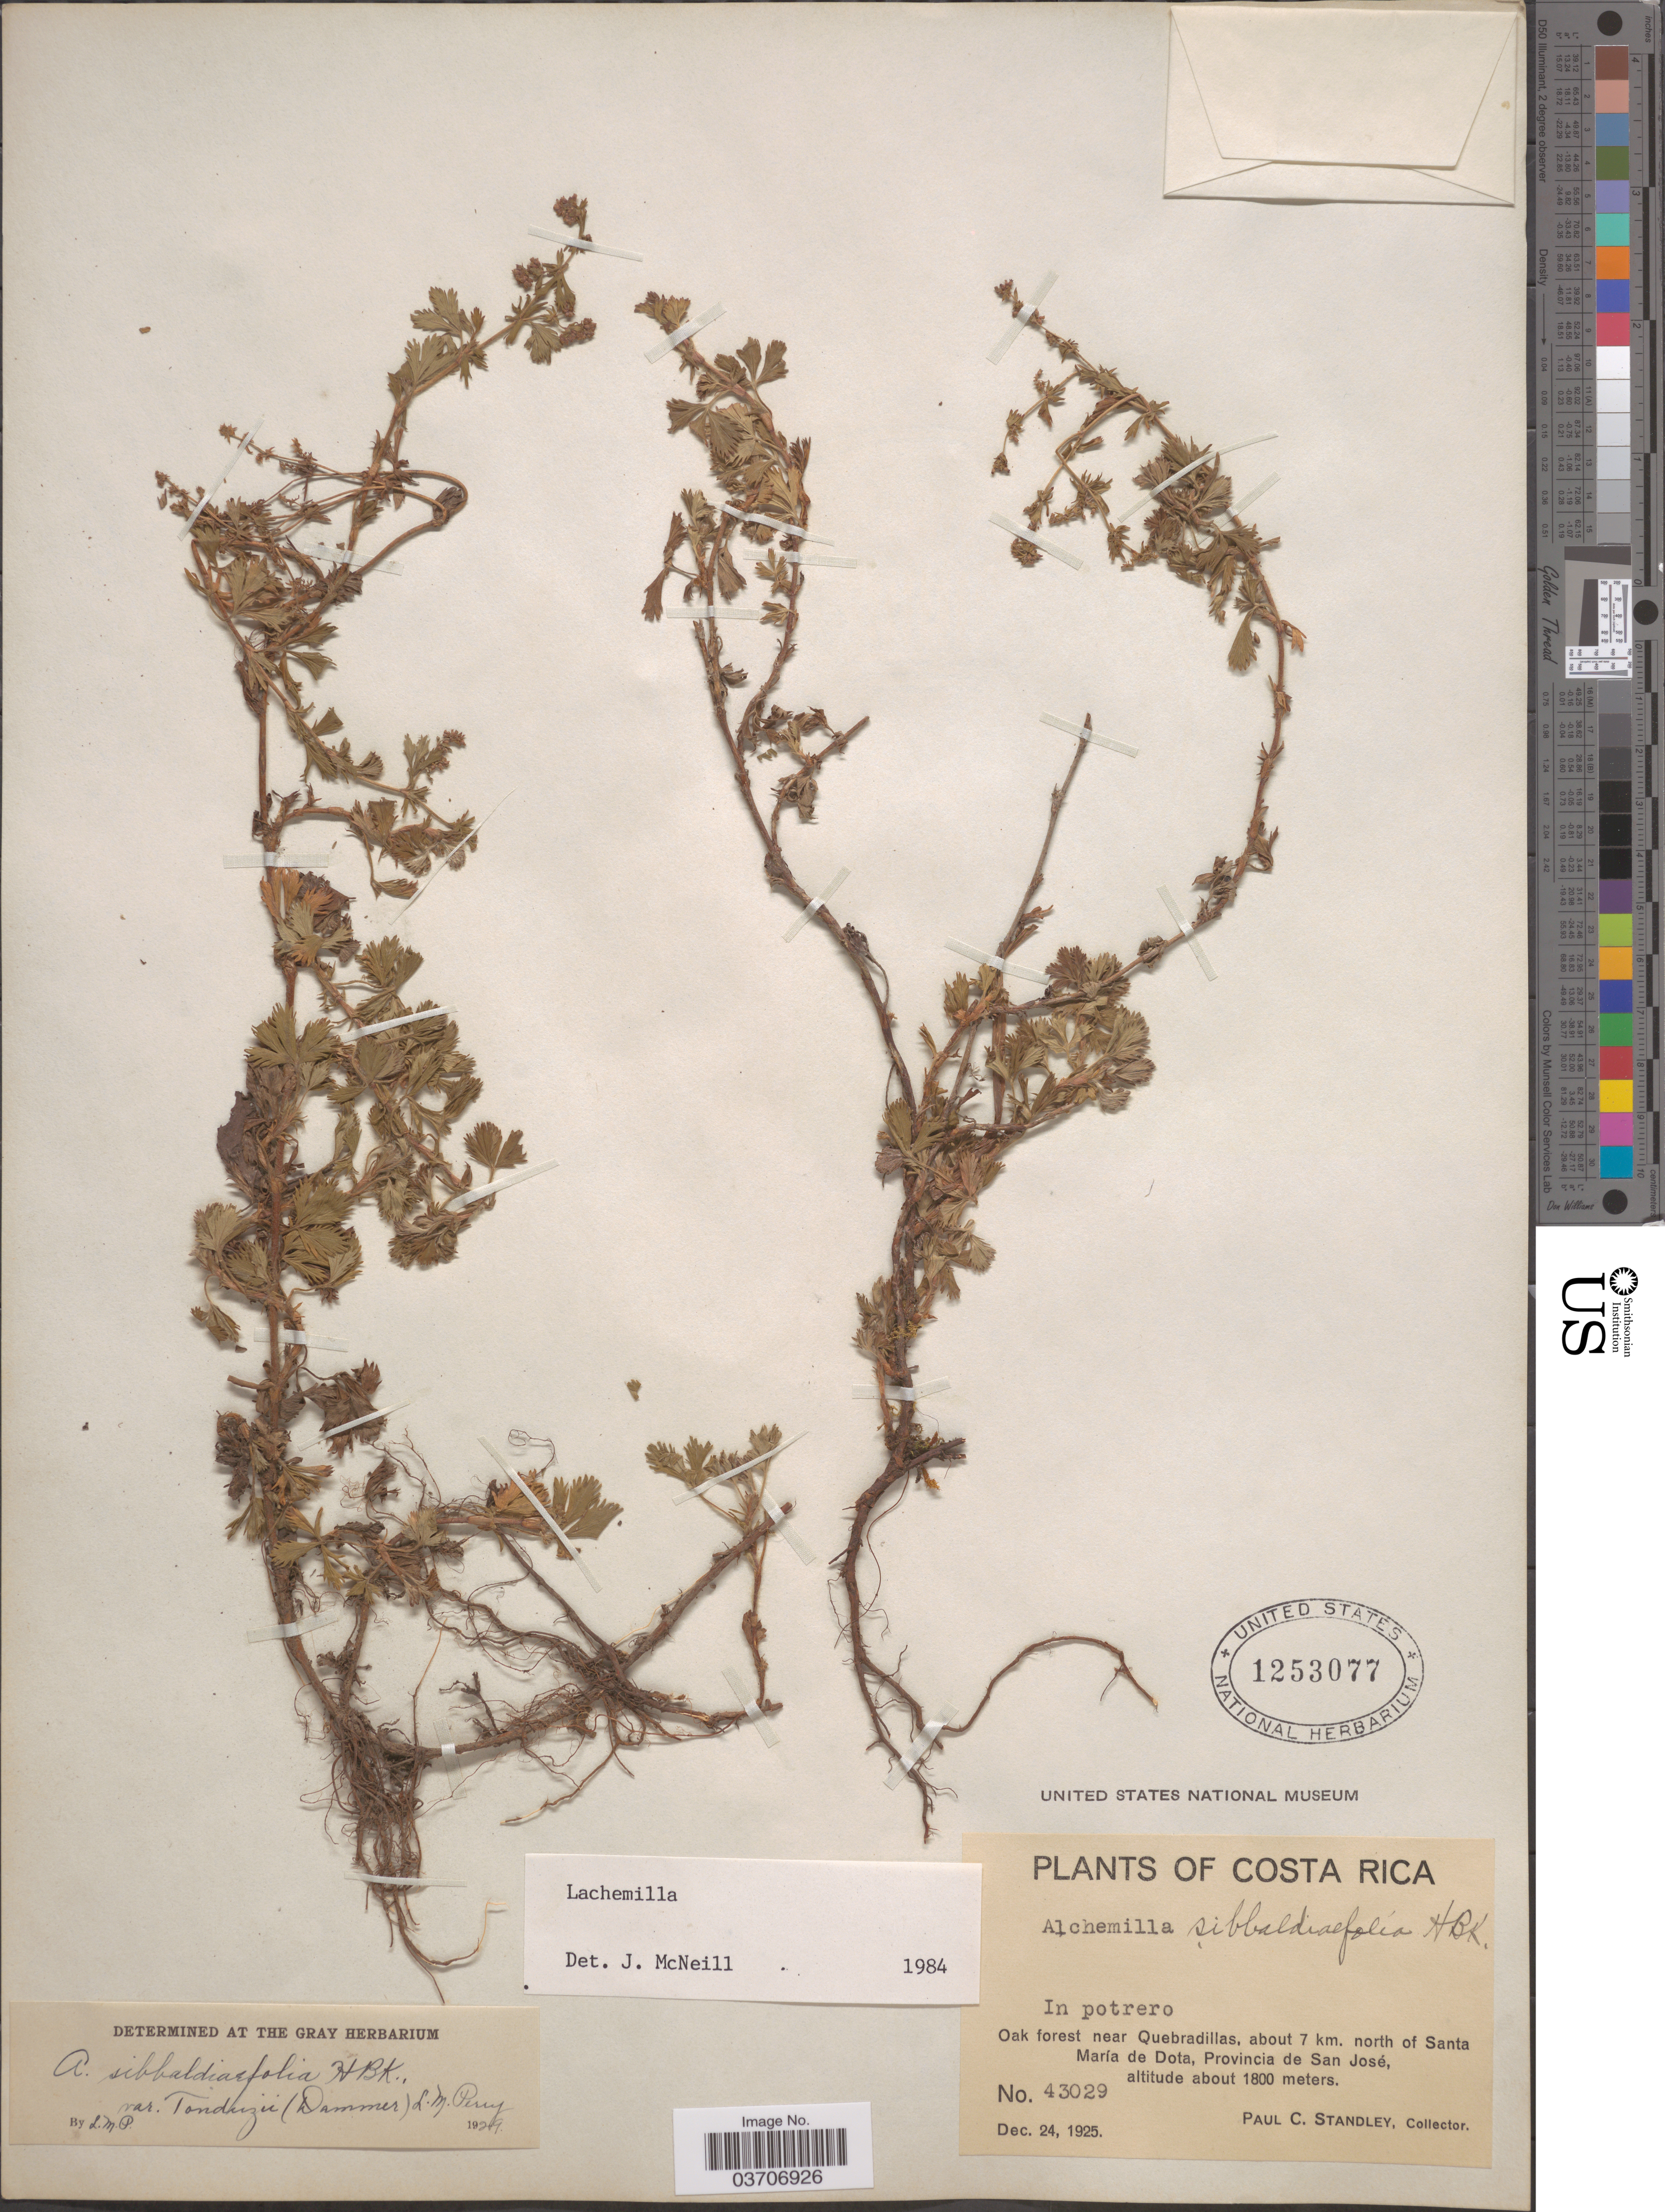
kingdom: Plantae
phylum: Tracheophyta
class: Magnoliopsida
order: Rosales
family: Rosaceae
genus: Lachemilla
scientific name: Lachemilla sp.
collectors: P. C. Standley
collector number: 43029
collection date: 1925-12-24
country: Costa Rica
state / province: San José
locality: Oak forest near Quebradillas, about 7 km. north of Santa María de Dota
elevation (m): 1800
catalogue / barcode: US 1253077